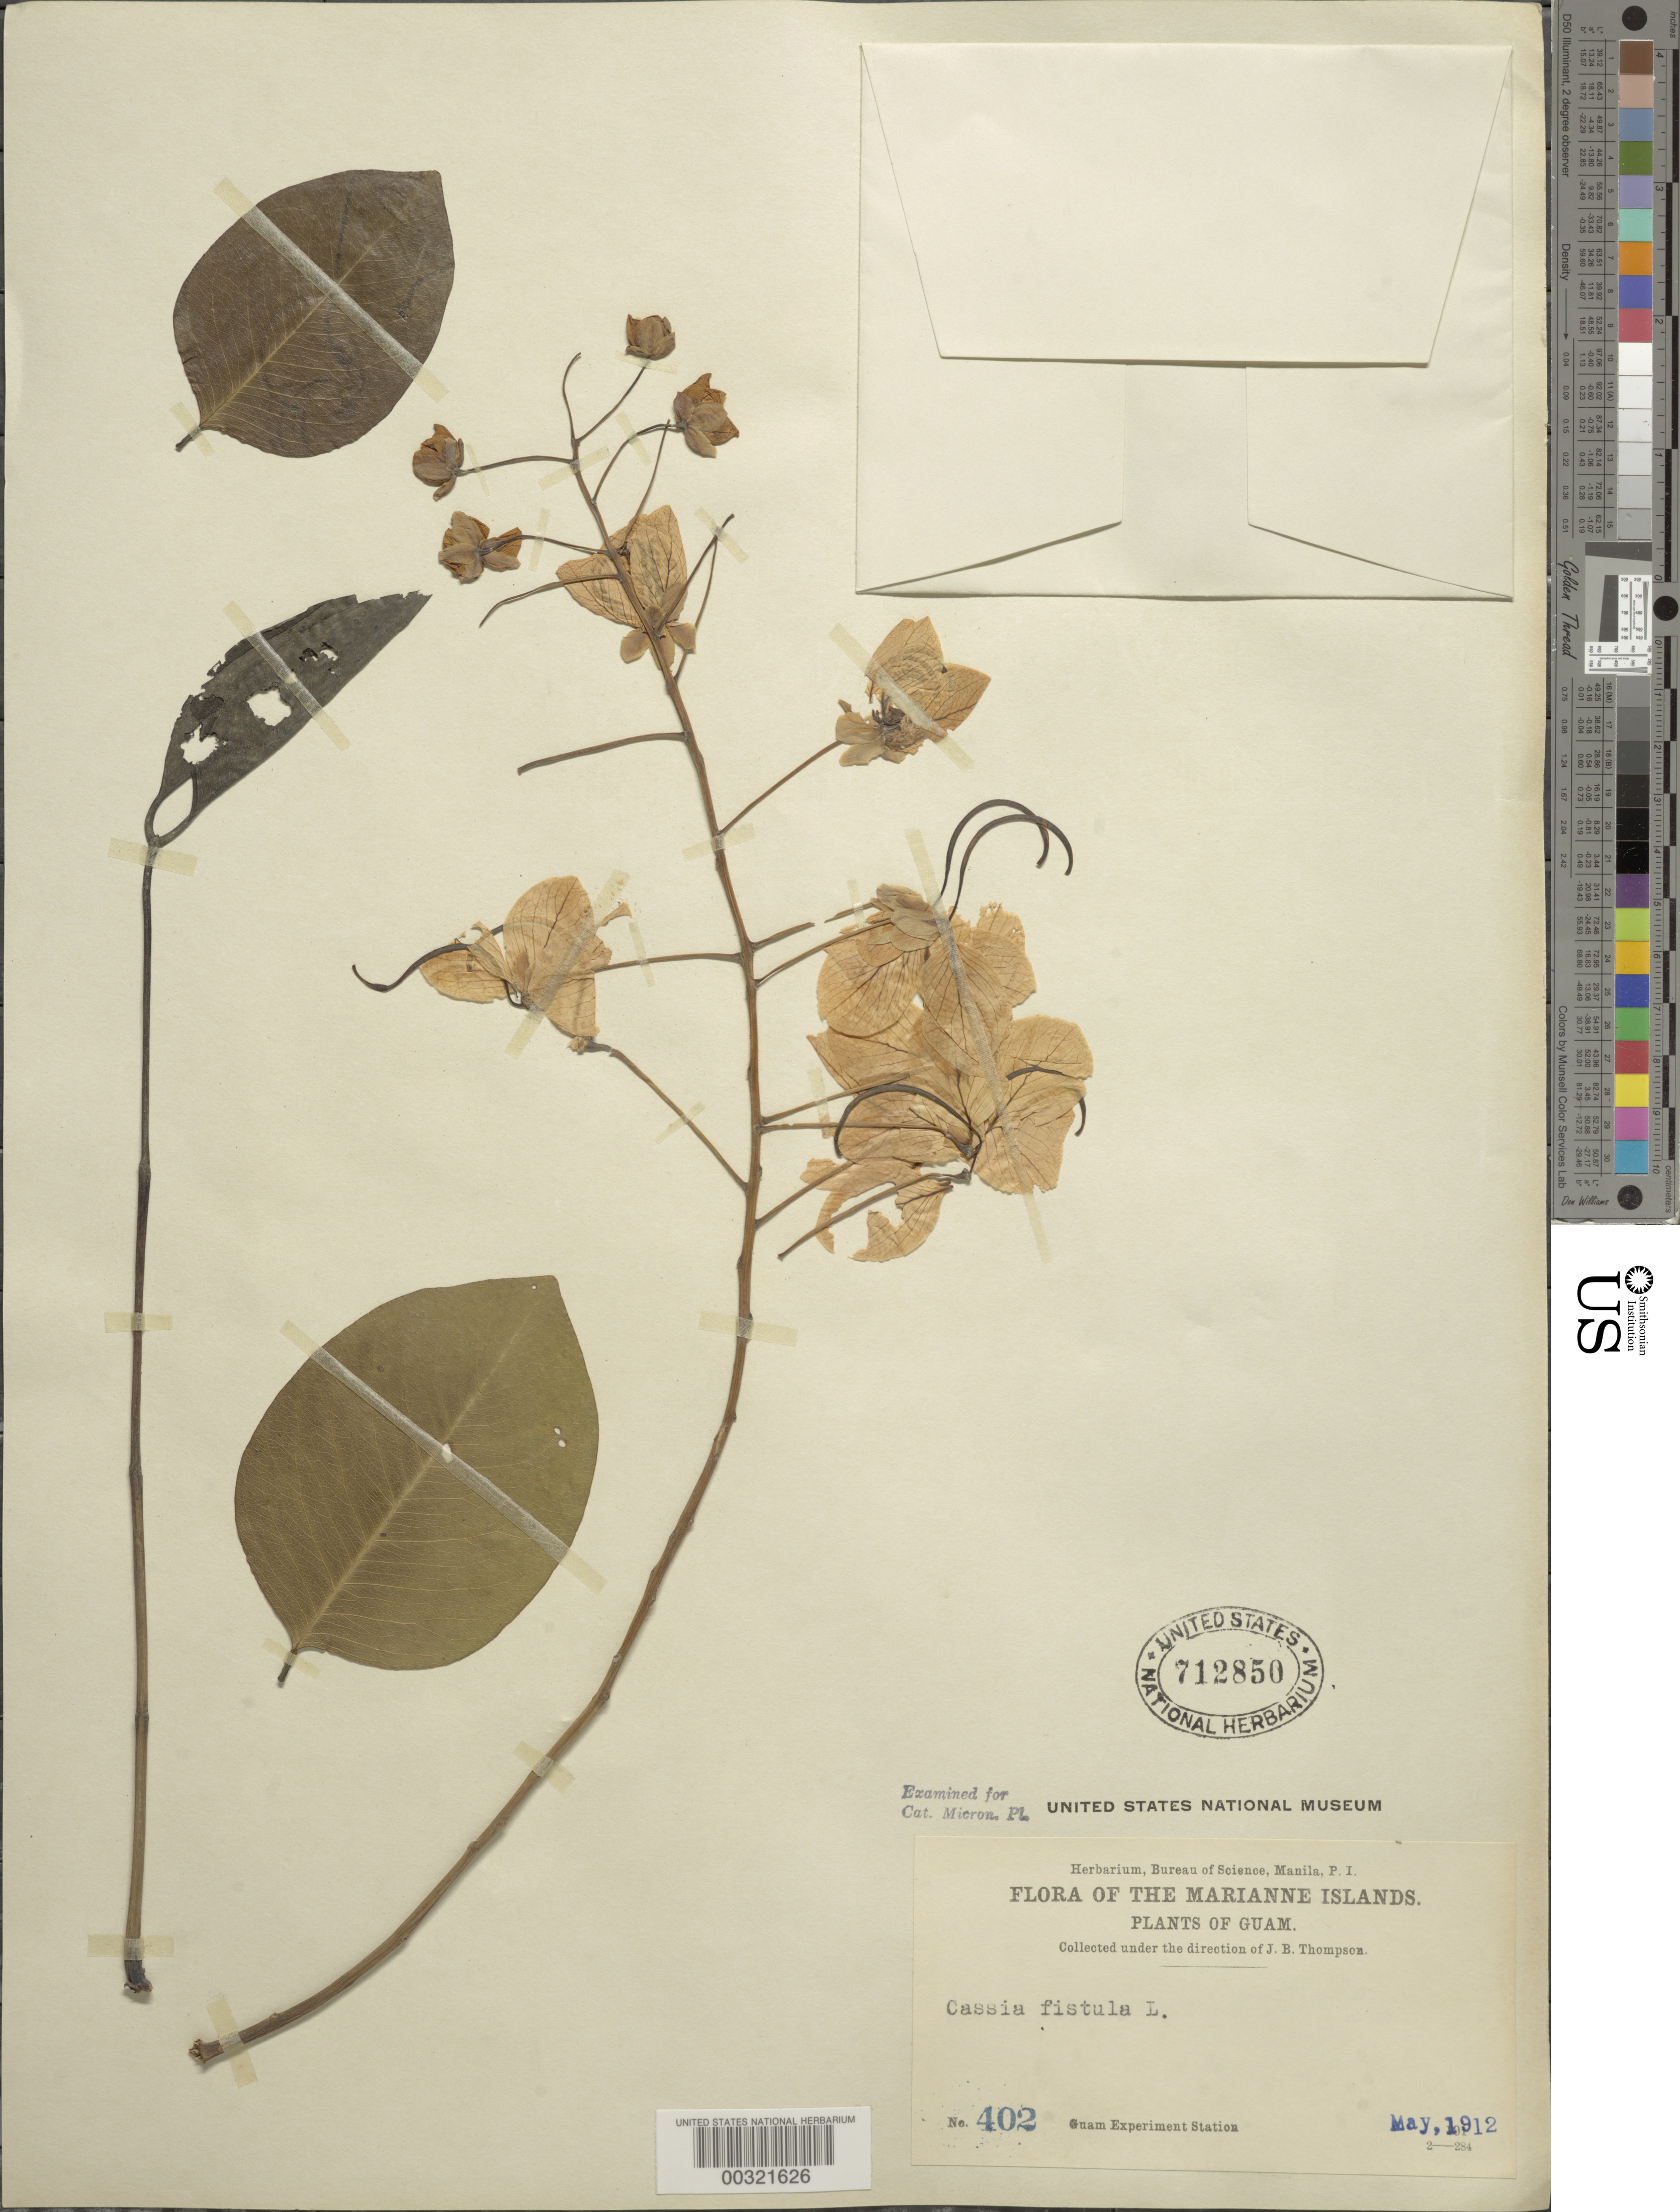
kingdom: Plantae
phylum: Tracheophyta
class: Magnoliopsida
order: Fabales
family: Fabaceae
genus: Cassia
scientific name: Cassia fistula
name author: L.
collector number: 402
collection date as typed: May 1912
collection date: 1912-05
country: Guam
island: Guam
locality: Guam experiment station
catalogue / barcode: US 712850